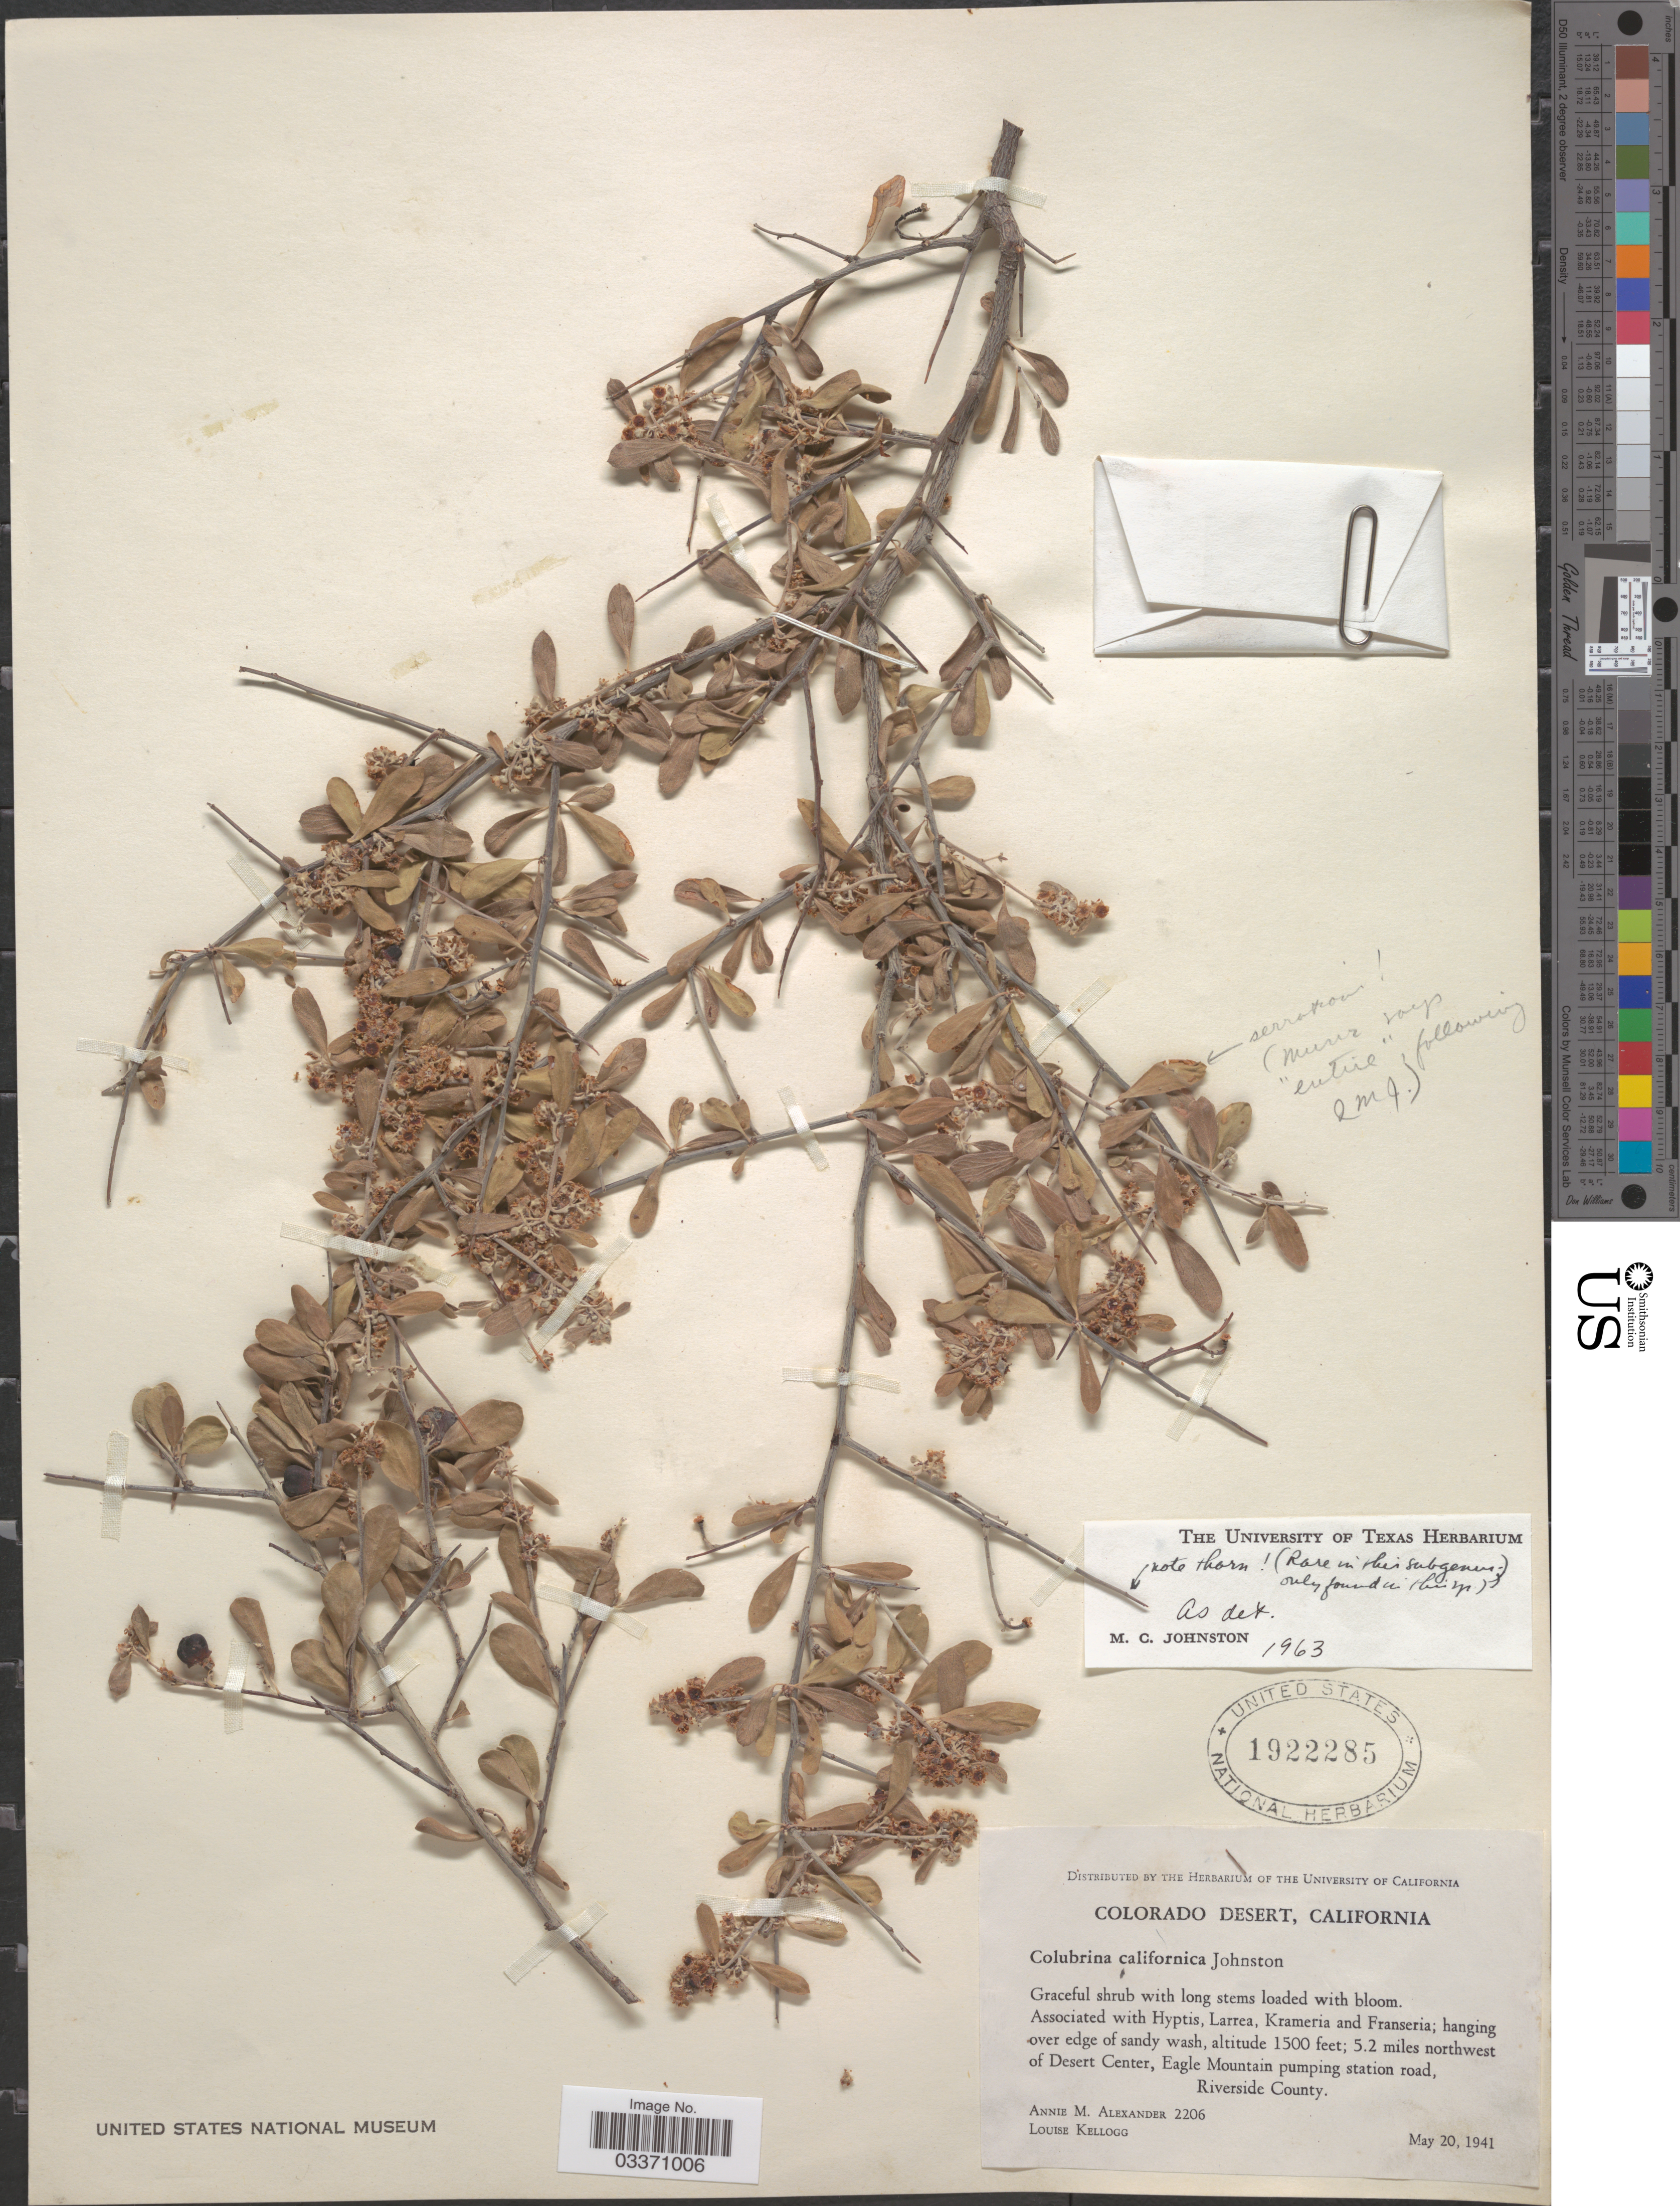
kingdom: Plantae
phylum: Tracheophyta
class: Magnoliopsida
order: Rosales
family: Rhamnaceae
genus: Colubrina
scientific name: Colubrina californica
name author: I.M. Johnst.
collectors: A. M. Alexander & L. Kellogg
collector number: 2206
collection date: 1941-05-20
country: United States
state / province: California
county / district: Riverside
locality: Colorado Desert. 5.2 miles northwest of Desert Center, Eagle Mountain pumping station road. Riverside County.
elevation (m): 457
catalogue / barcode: US 1922285